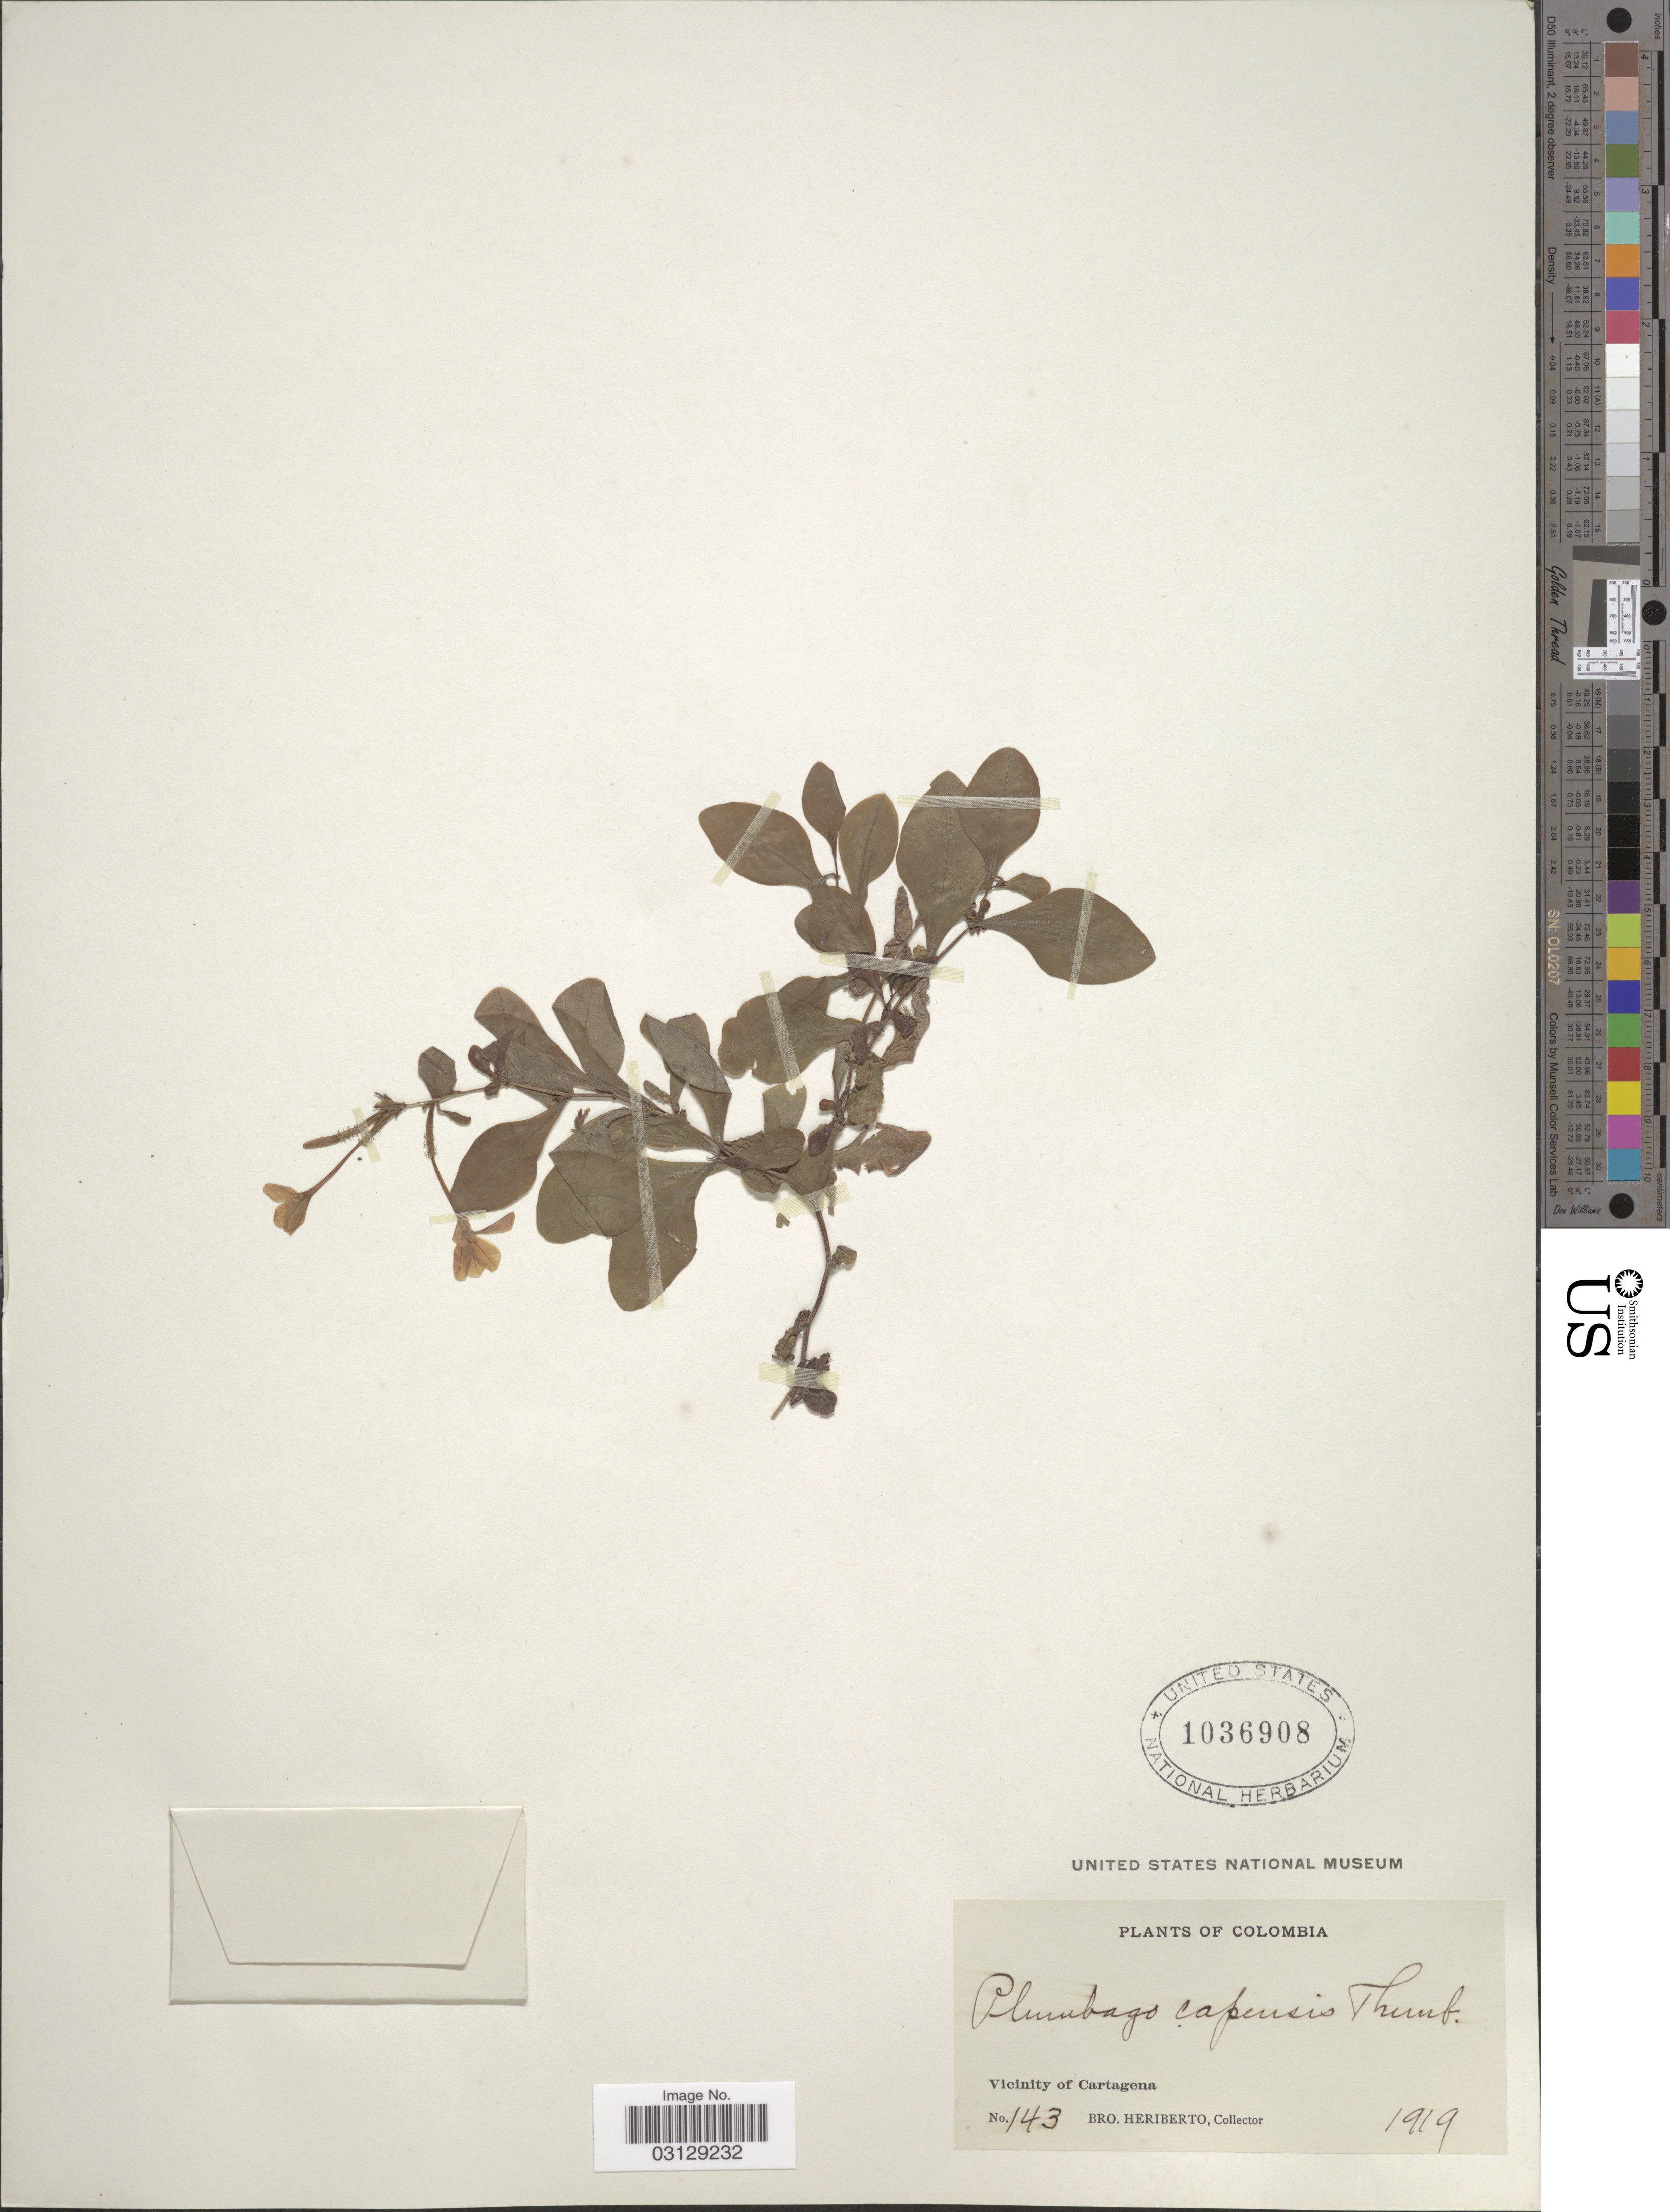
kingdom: Plantae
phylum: Tracheophyta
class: Magnoliopsida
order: Caryophyllales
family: Plumbaginaceae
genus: Plumbago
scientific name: Plumbago auriculata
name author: Lam.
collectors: B. Heriberto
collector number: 143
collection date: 1919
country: Colombia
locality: Vicinity of Cartagena.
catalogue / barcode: US 1036908